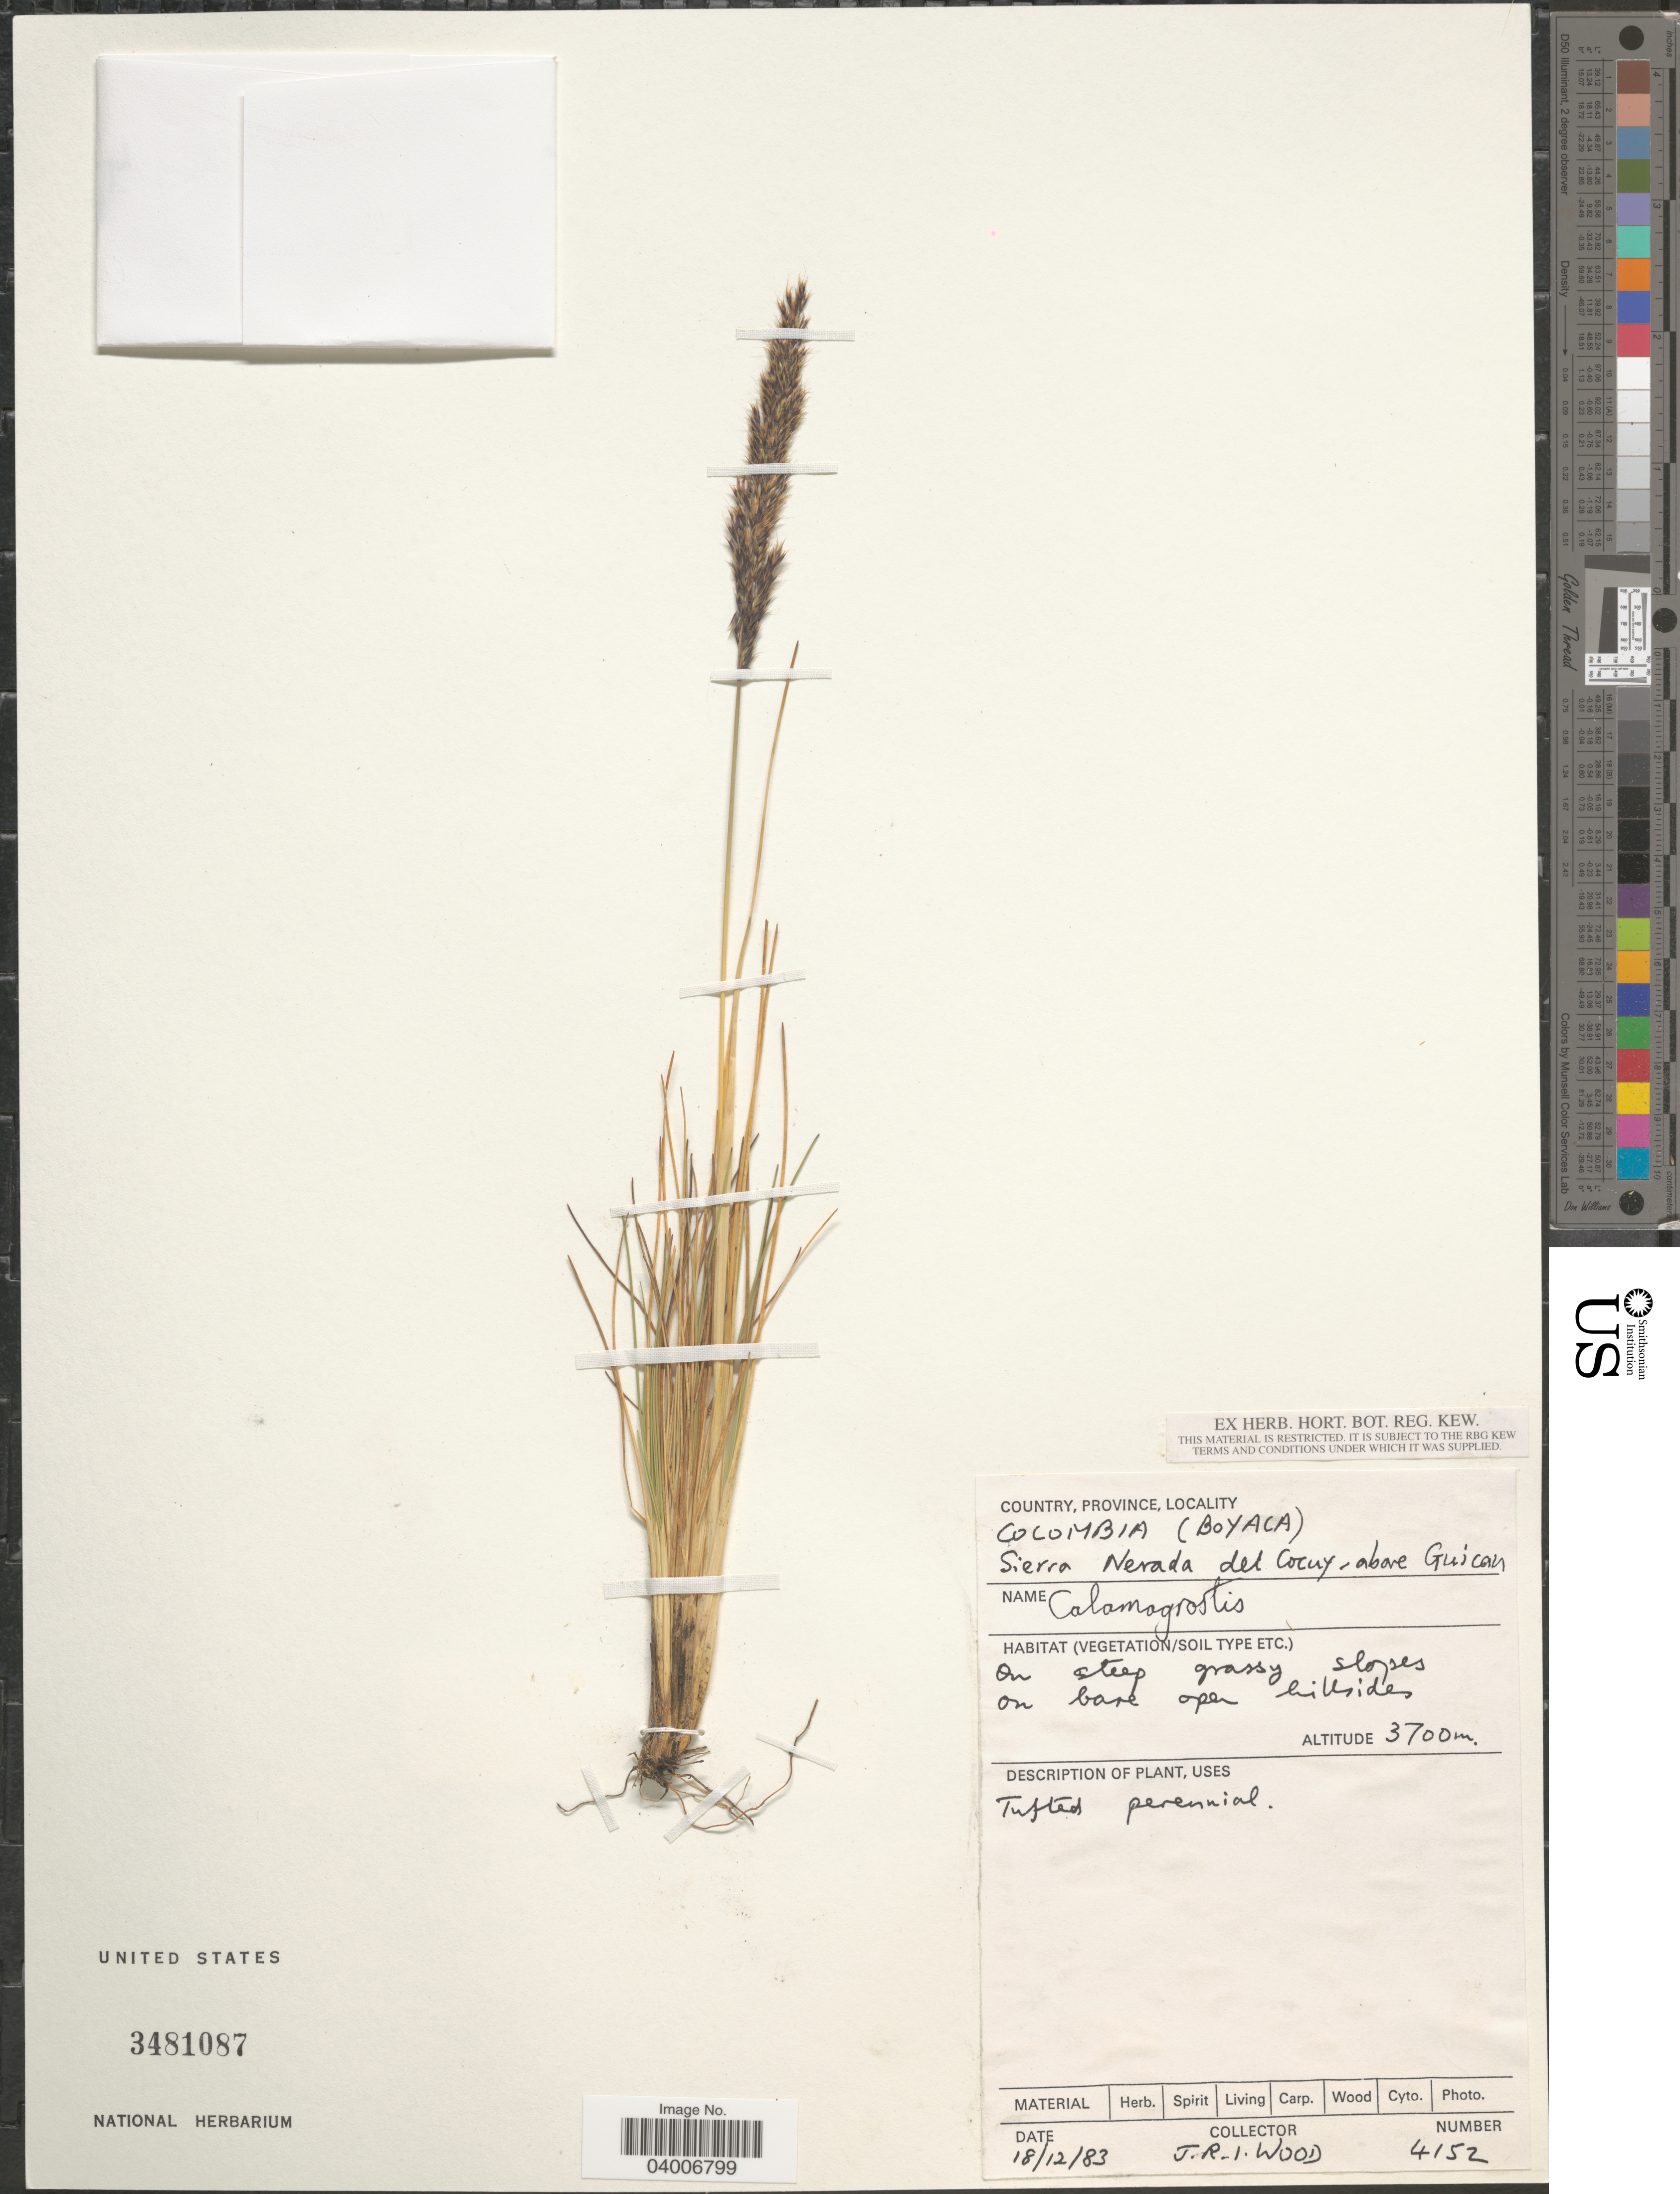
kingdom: Plantae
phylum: Tracheophyta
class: Liliopsida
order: Poales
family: Poaceae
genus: Cinnagrostis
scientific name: Cinnagrostis sp.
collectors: J. R. I. Wood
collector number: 4152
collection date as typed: Transcribed d/m/y: 18/12/83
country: Colombia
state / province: Boyacá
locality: Sierra Nevada del Cocuy - above Guican.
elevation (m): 3700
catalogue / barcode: US 3481087